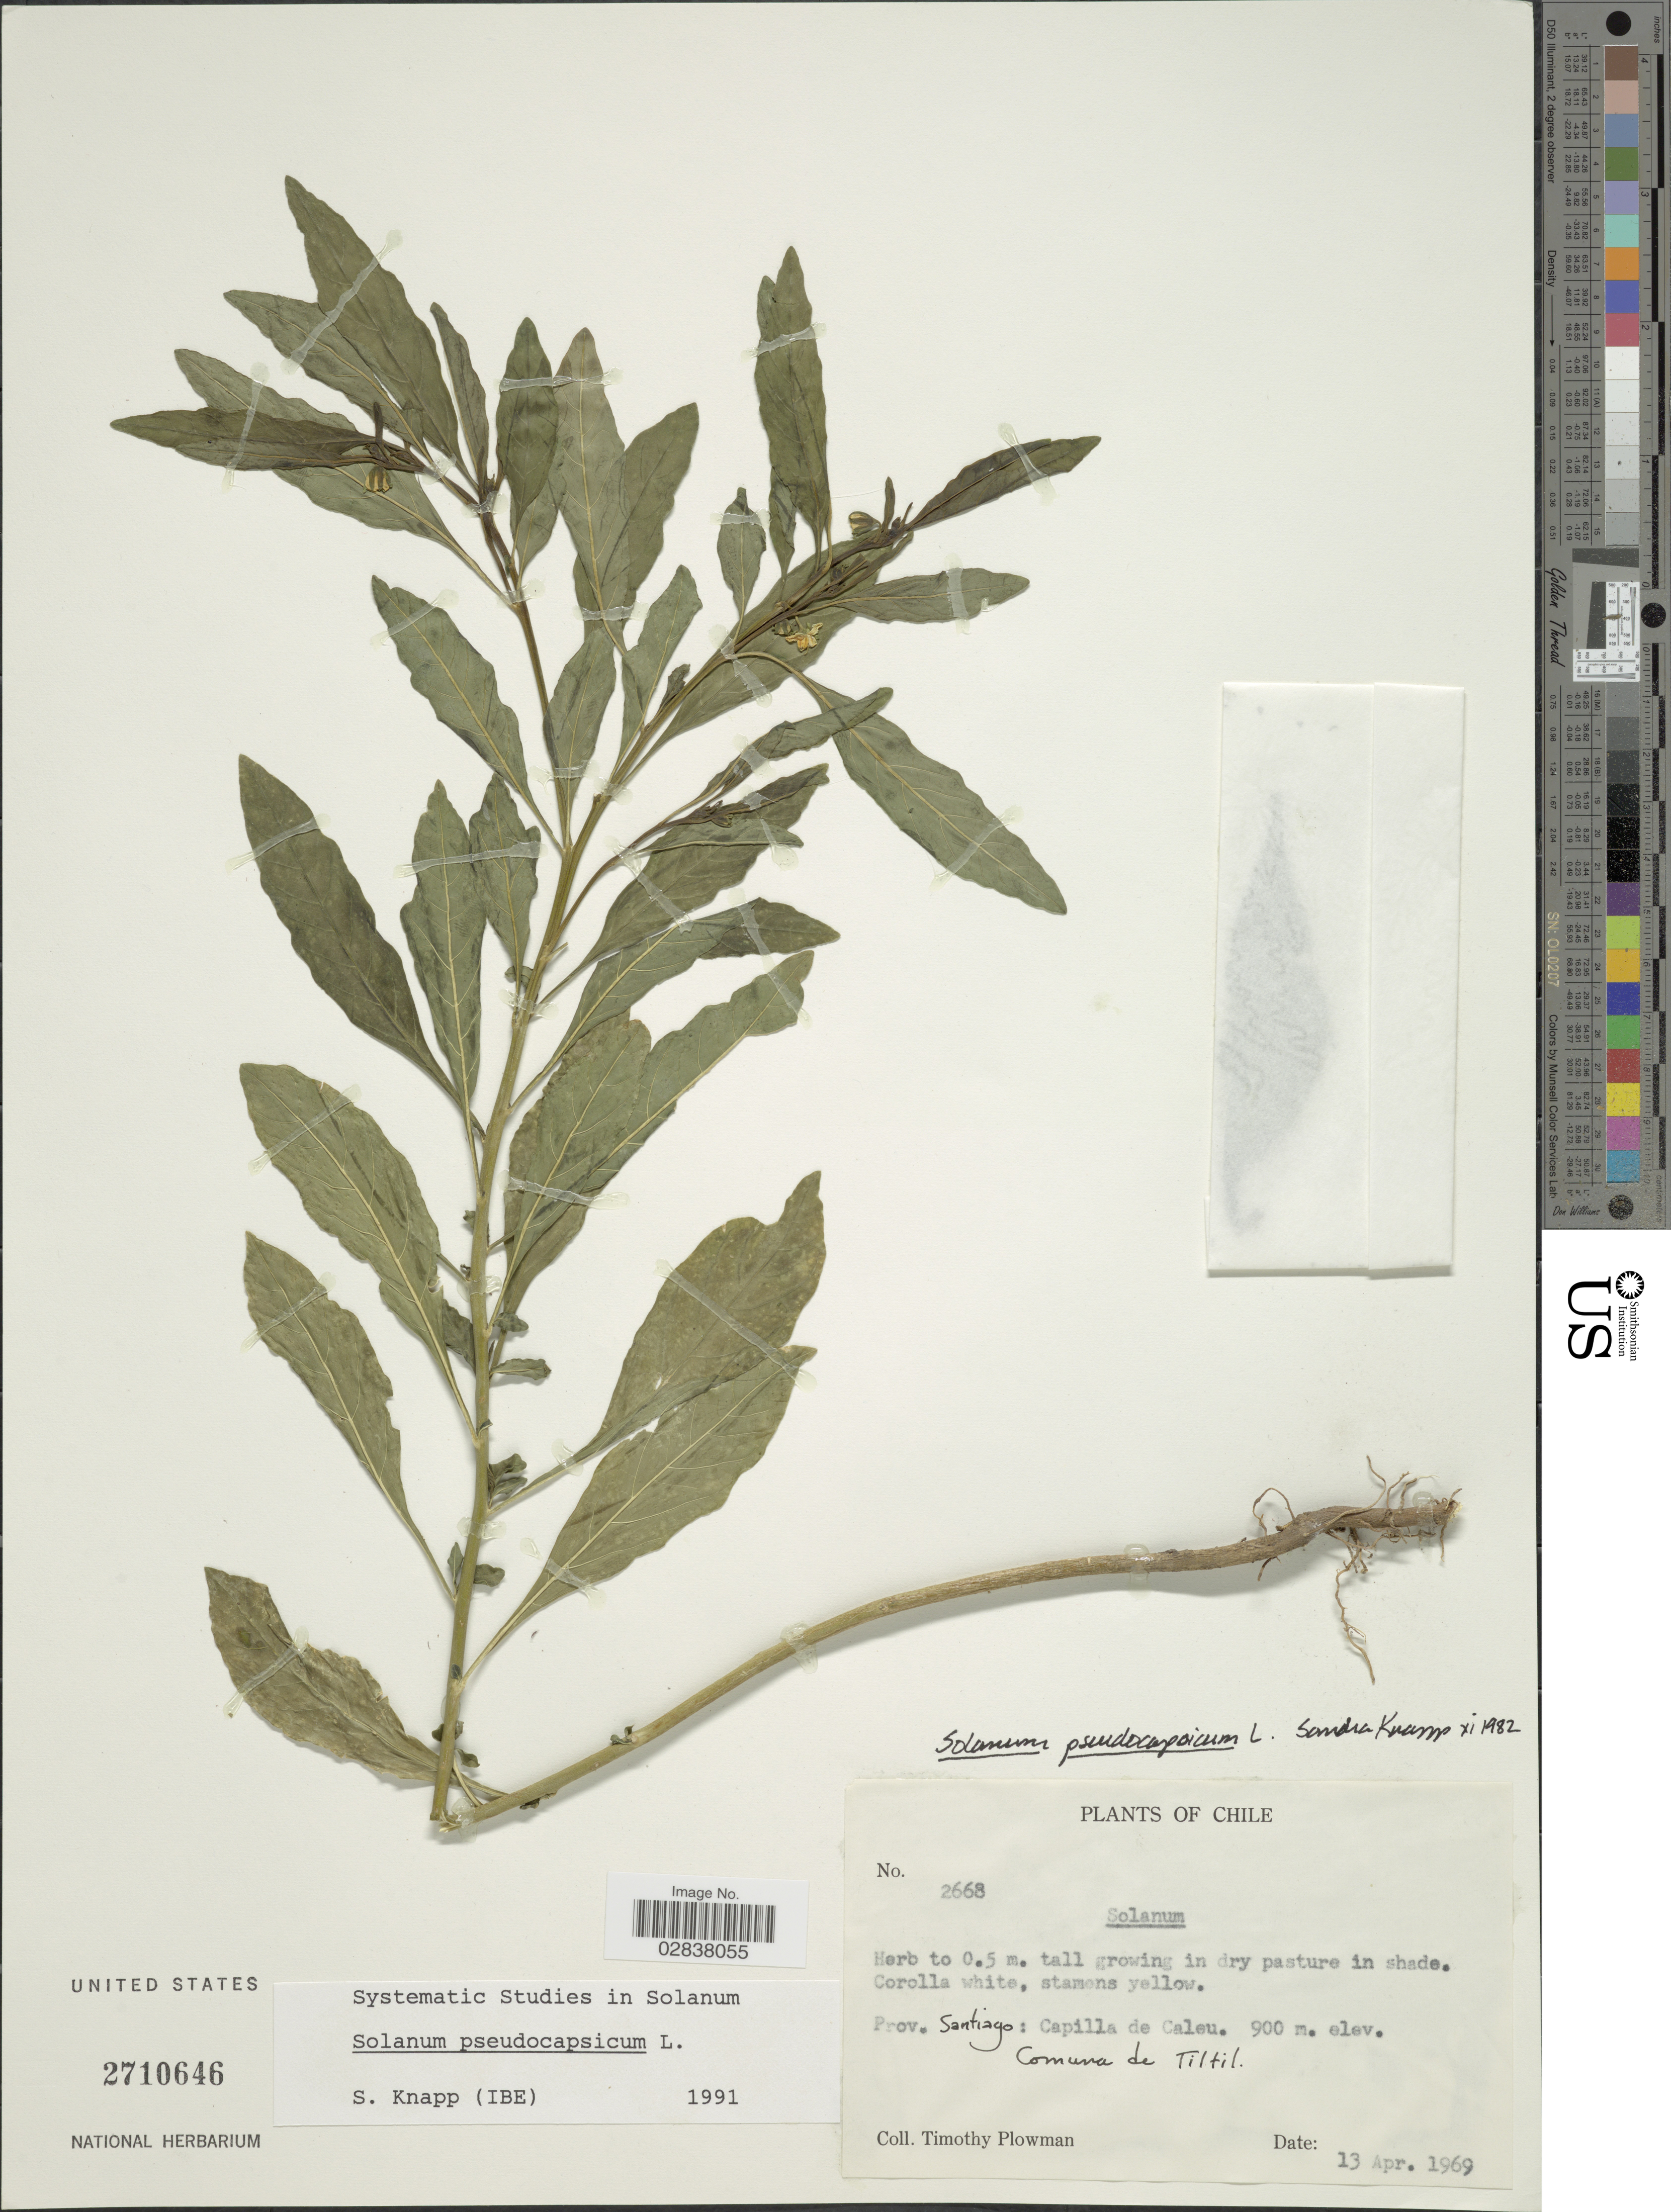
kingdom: Plantae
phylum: Tracheophyta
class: Magnoliopsida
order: Solanales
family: Solanaceae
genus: Solanum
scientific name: Solanum pseudocapsicum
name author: L.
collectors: T. Plowman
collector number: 2668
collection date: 1969-04-13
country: Chile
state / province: Región Metropolitana (RM)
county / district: Santiago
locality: Capilla de Caleu, Comuna de Tiltil.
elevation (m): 900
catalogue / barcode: US 2710646